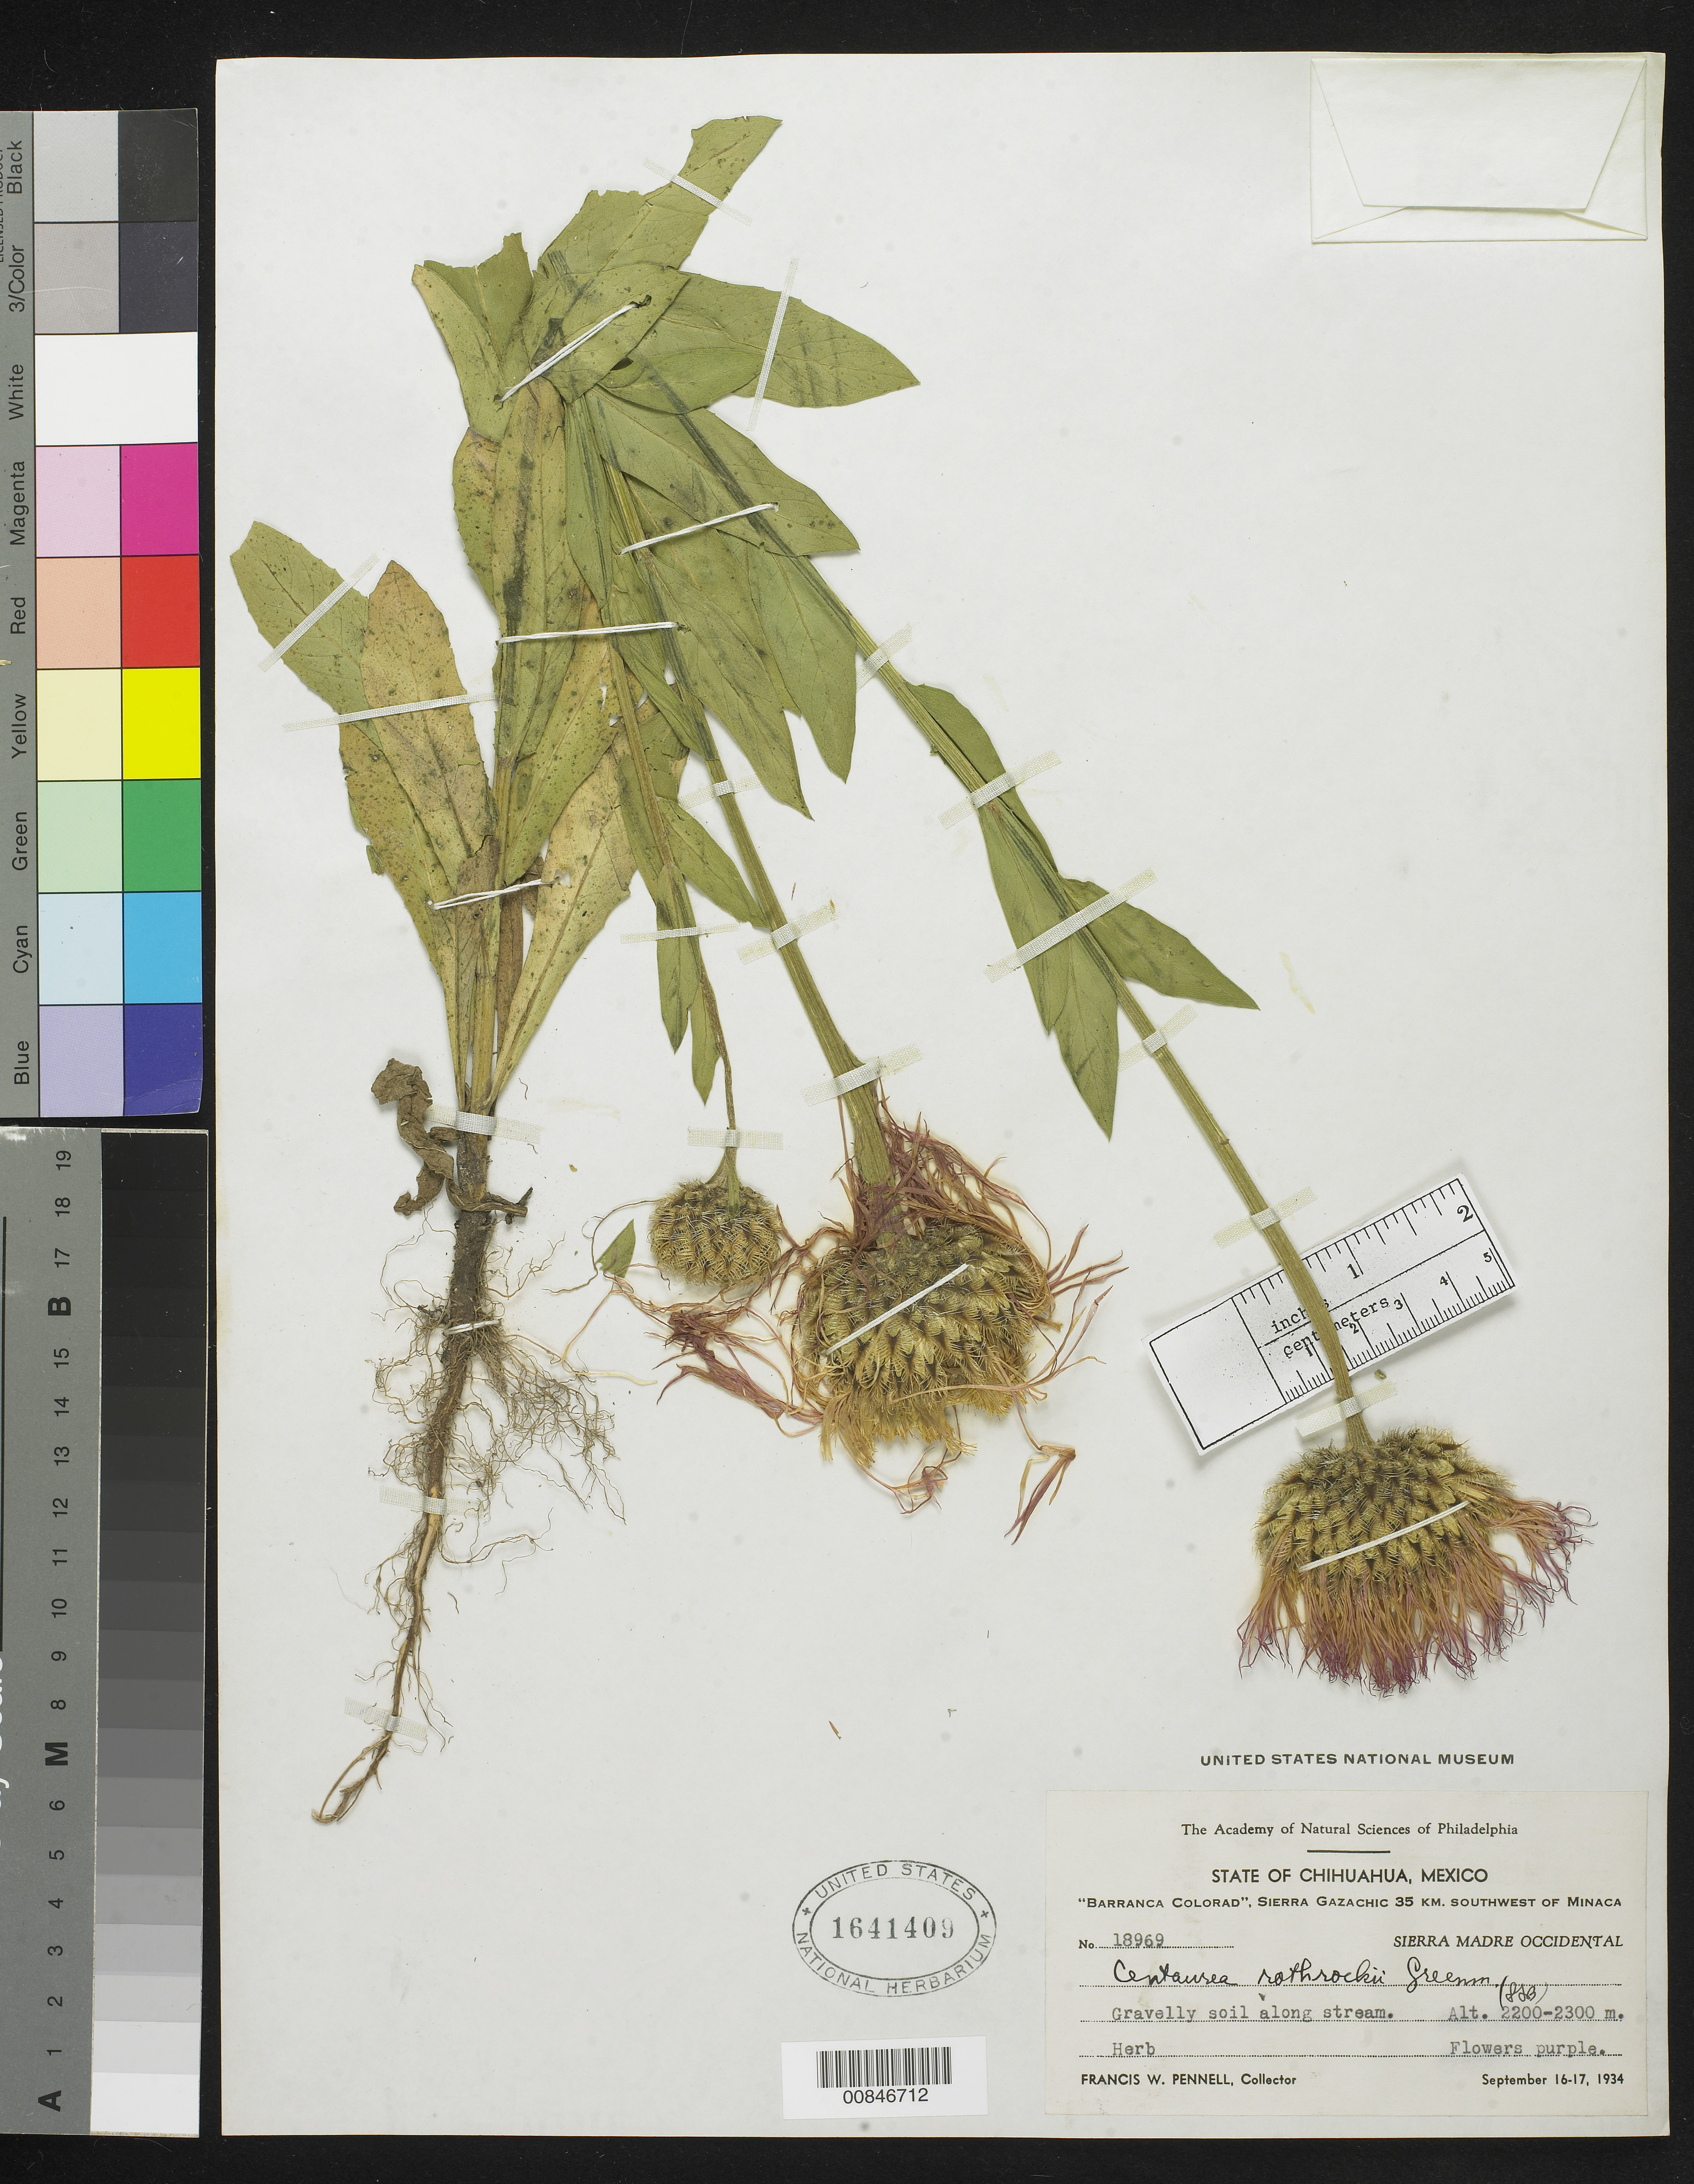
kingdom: Plantae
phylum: Tracheophyta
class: Magnoliopsida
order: Asterales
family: Asteraceae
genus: Plectocephalus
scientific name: Plectocephalus rothrockii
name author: (Greenm.) D.J.N. Hind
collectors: F. W. Pennell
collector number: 18969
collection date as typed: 16 Sep 1934 to 17 Sep 1934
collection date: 1934-09-16/1934-09-17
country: Mexico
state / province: Chihuahua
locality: Barranca Colorad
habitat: Gravelly soil along stream.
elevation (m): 2300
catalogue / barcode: US 1641409